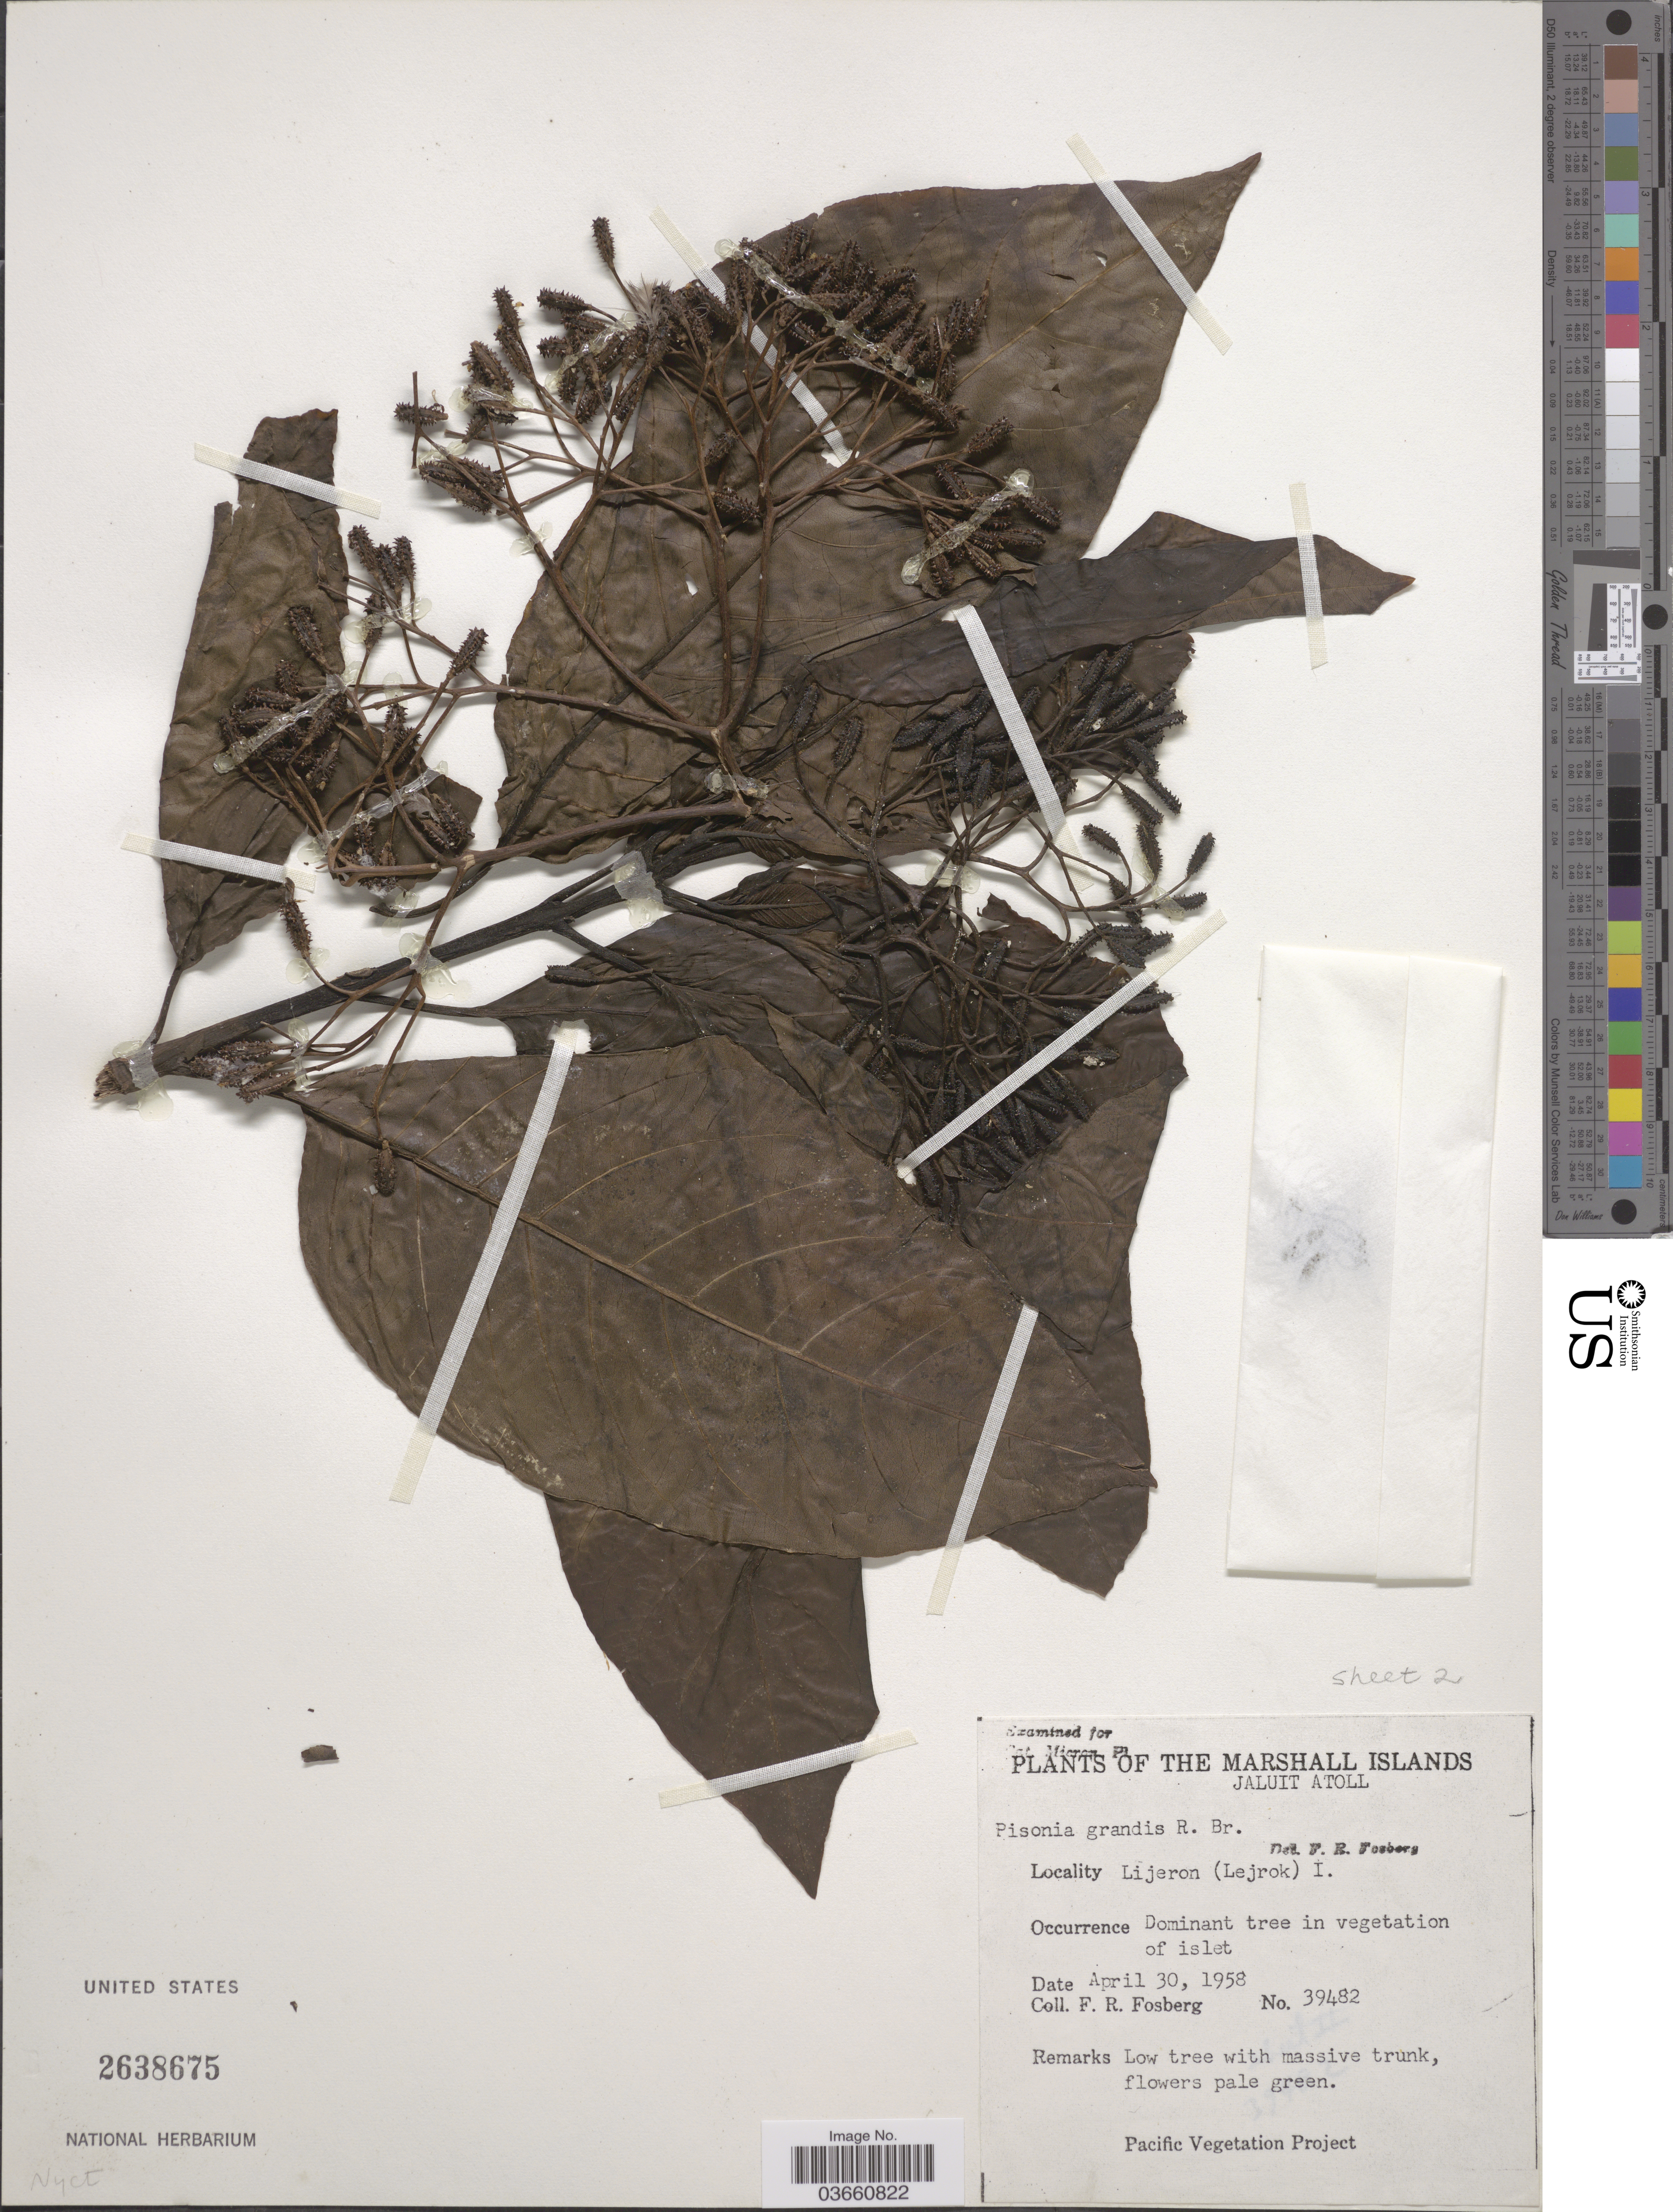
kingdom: Plantae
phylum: Tracheophyta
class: Magnoliopsida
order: Caryophyllales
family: Nyctaginaceae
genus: Pisonia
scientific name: Pisonia grandis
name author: R. Br.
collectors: F. R. Fosberg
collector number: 39482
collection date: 1958-04-30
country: Marshall Islands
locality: Jaluit Atoll. Lijeron (Lejrok) I.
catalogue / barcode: US 2638675